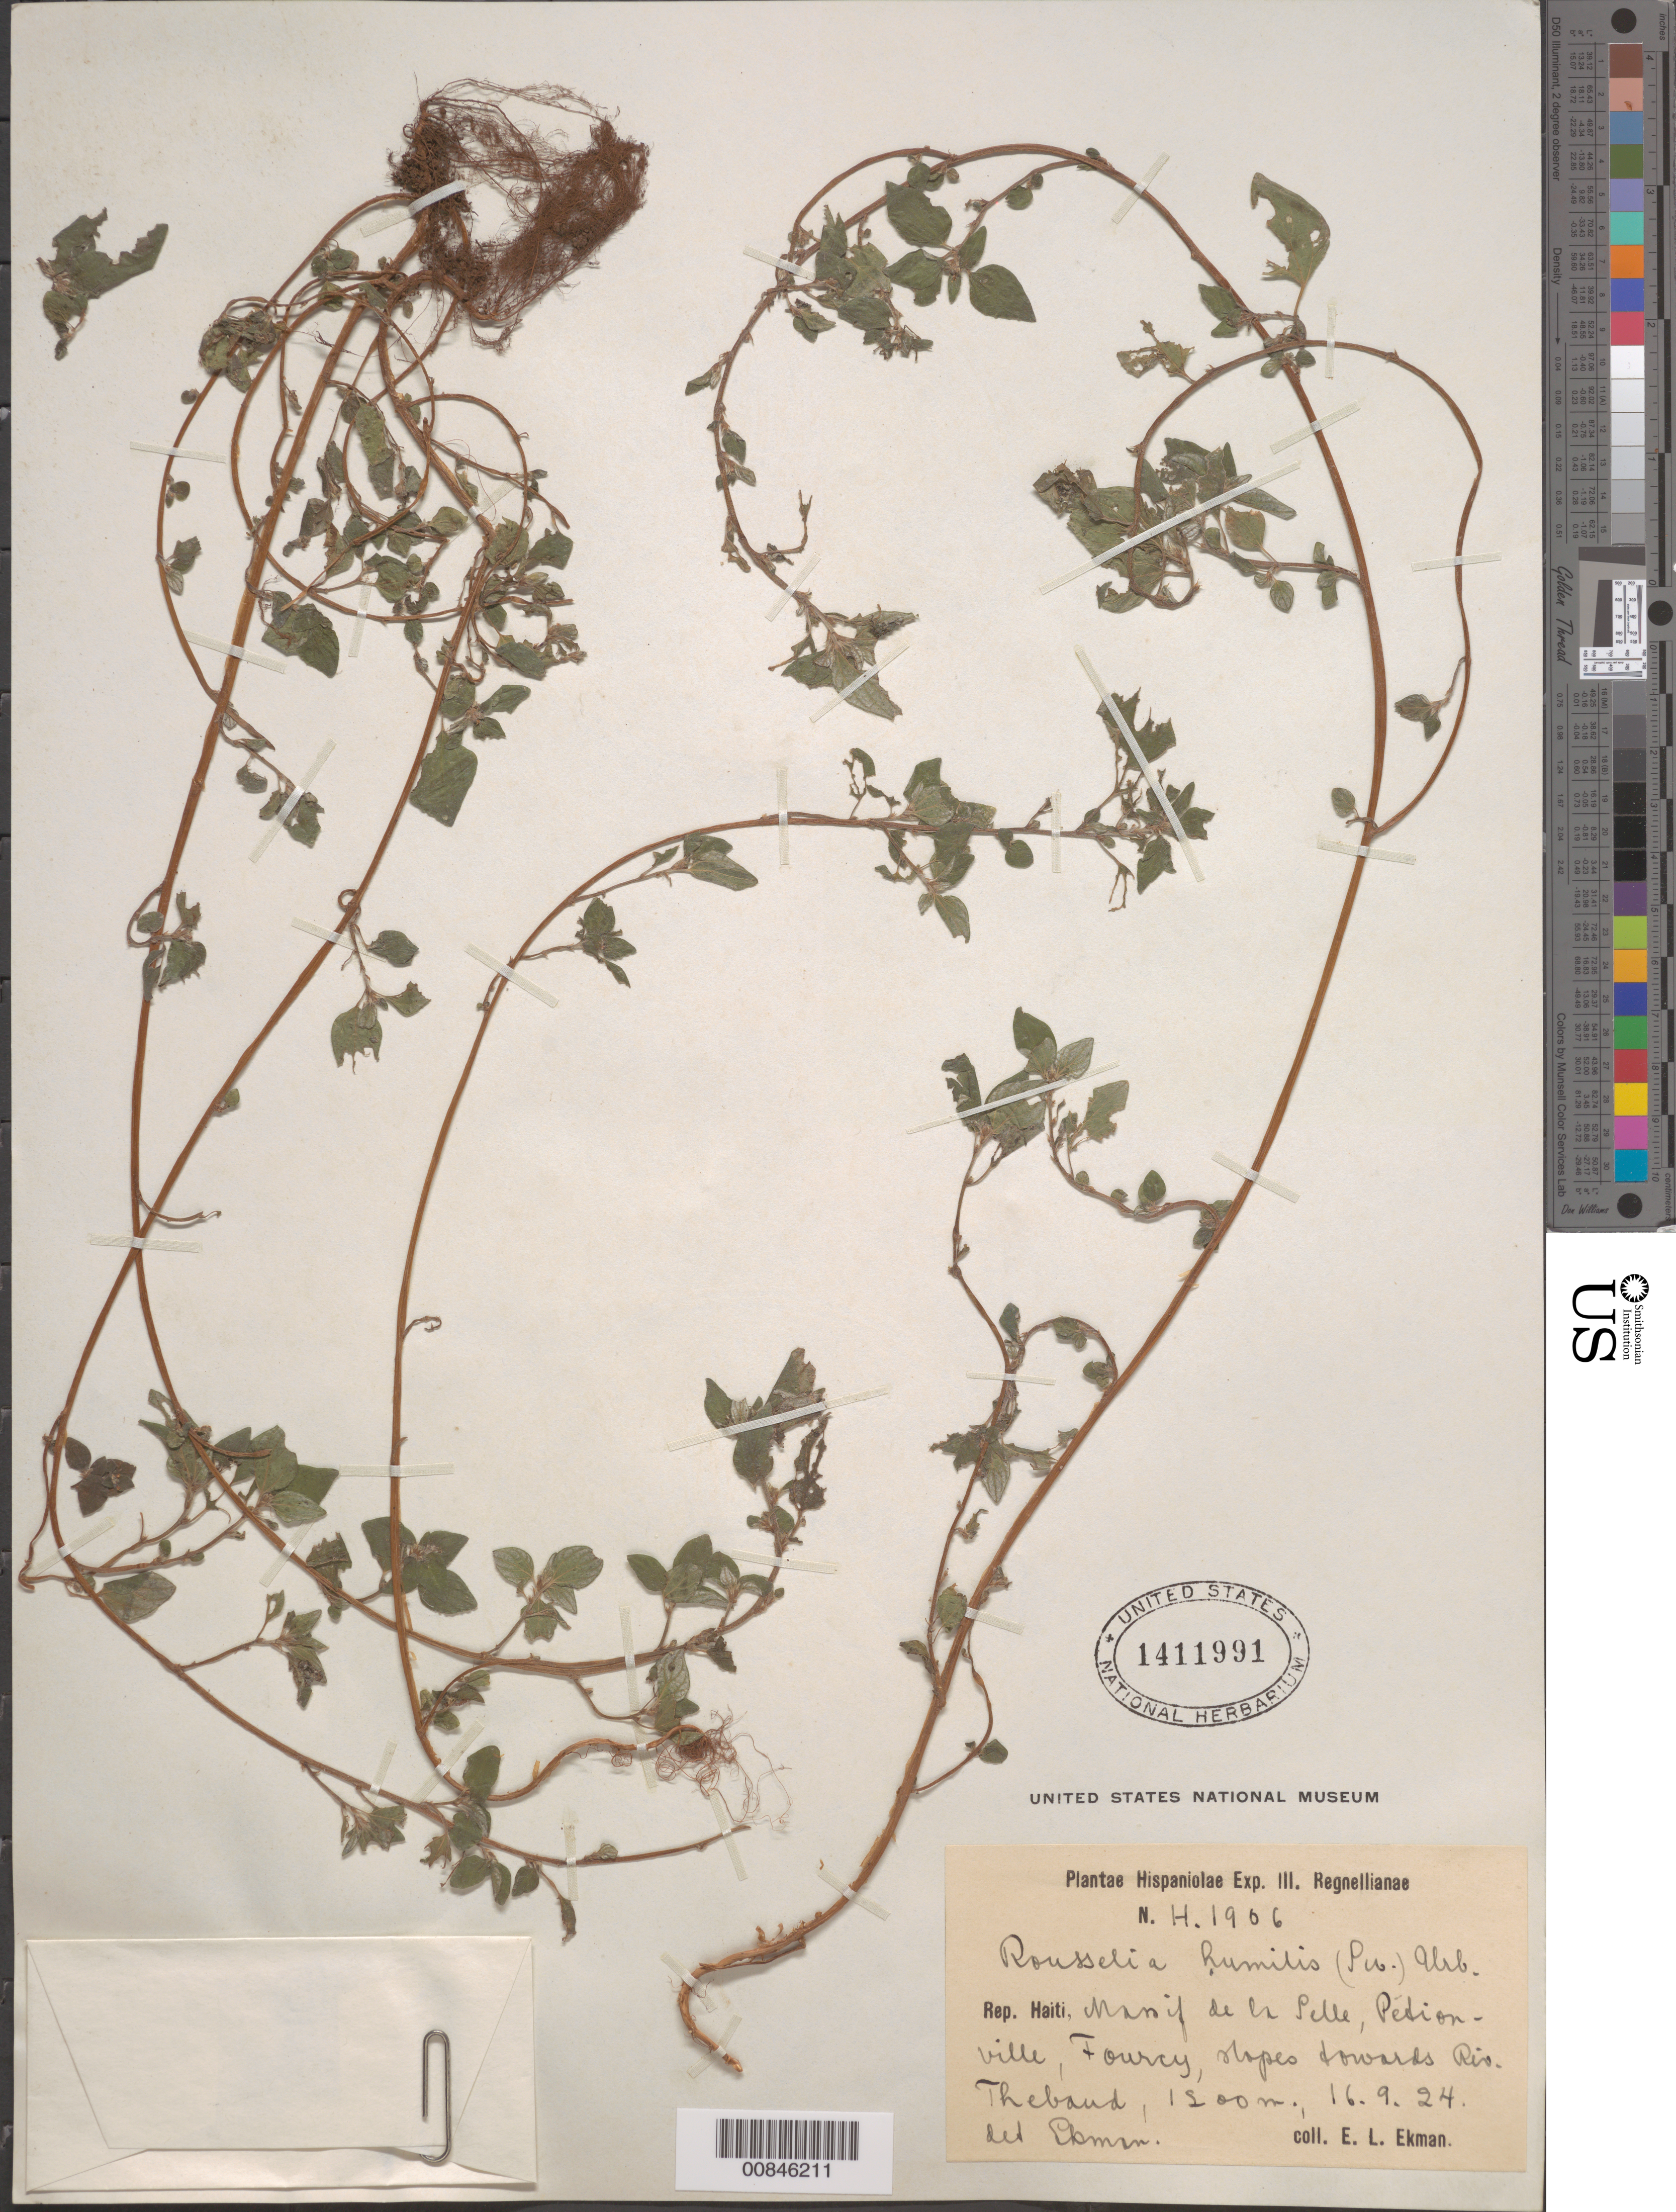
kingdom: Plantae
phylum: Tracheophyta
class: Magnoliopsida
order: Rosales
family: Urticaceae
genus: Rousselia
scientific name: Rousselia humilis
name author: (Sw.) Urb.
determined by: Ekman, E. L.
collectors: E. L. Ekman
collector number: H 1906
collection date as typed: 16 Sep 1924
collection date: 1924-09-16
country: Haiti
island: Hispaniola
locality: Massif de la Selle, Pétionville, Fourcy, slopes towards Riv. Thebaud.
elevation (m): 1200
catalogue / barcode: US 1411991